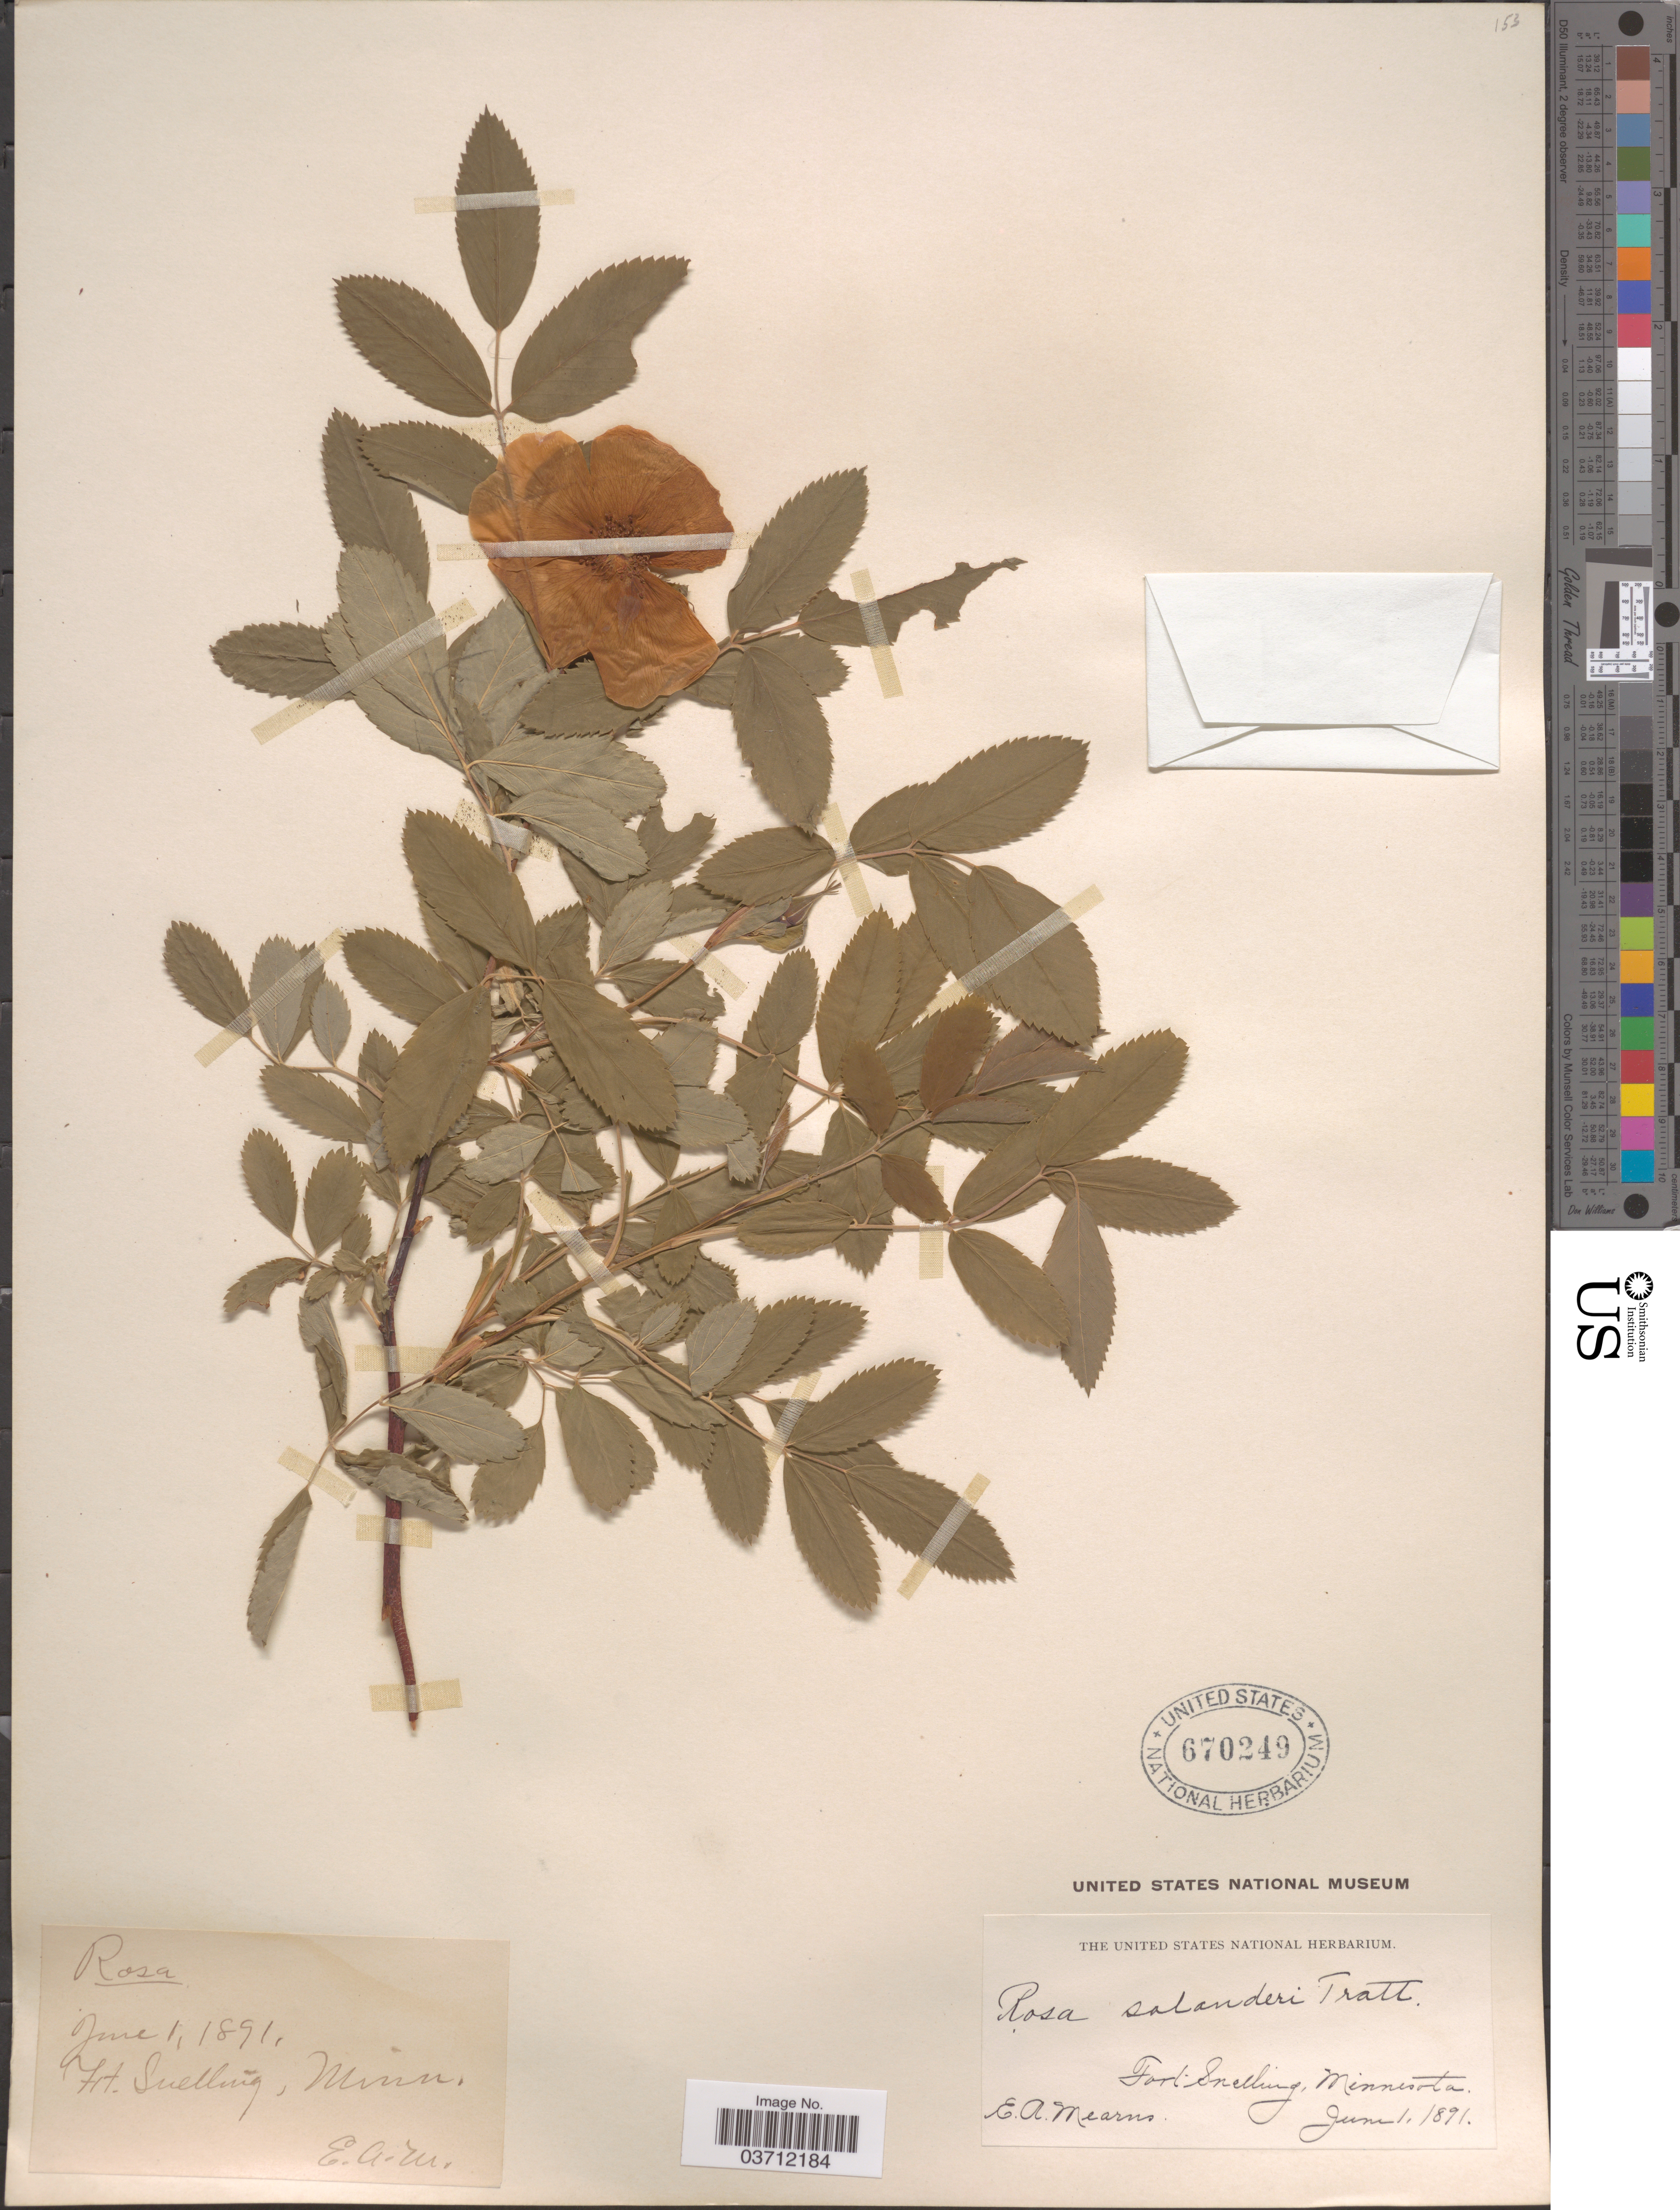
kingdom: Plantae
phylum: Tracheophyta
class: Magnoliopsida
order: Rosales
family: Rosaceae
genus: Rosa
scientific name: Rosa solandrii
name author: Tratt.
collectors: E. A. Mearns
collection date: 1891-06-01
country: United States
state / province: Minnesota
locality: Fort Snelling.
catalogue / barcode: US 670249